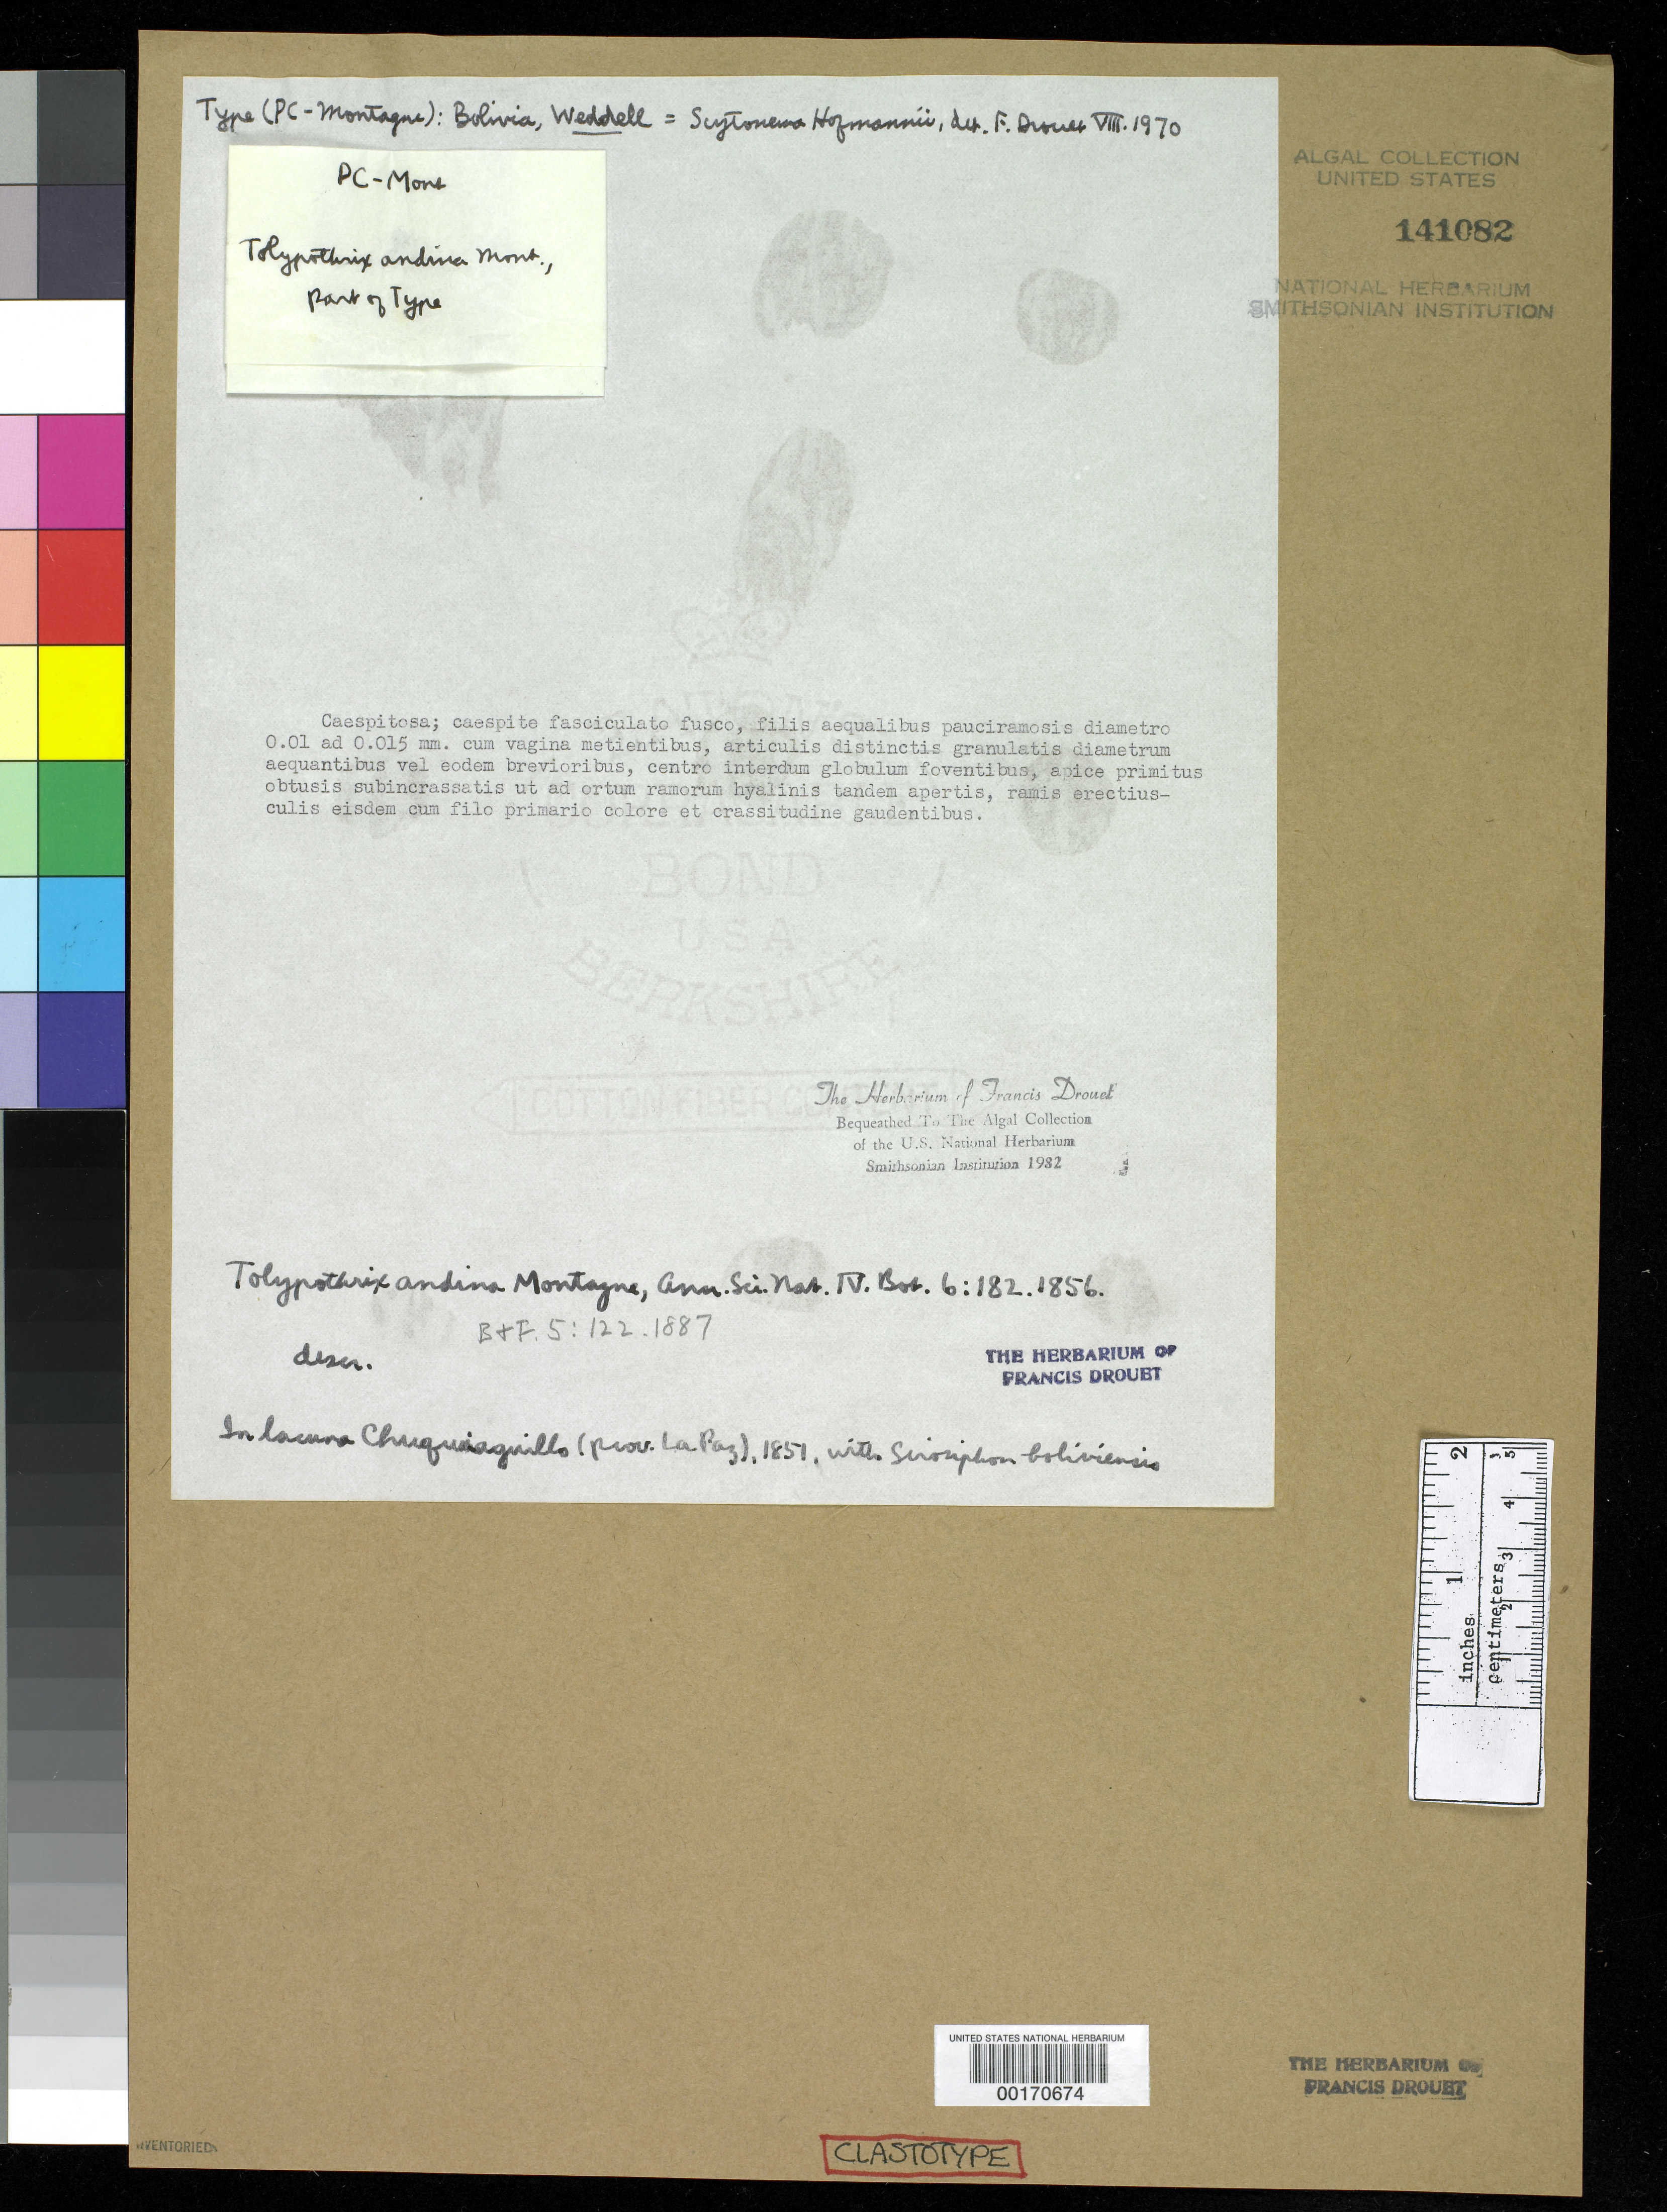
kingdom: Bacteria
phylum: Cyanobacteria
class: Cyanobacteriia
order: Cyanobacteriales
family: Tolypothrichaceae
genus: Tolypothrix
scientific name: Tolypothrix andina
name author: Mont.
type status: Clastotype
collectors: H. A. Weddell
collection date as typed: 1851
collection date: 1851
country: Bolivia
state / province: La Paz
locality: Chuquiaguillo Lake.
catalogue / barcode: US 141082